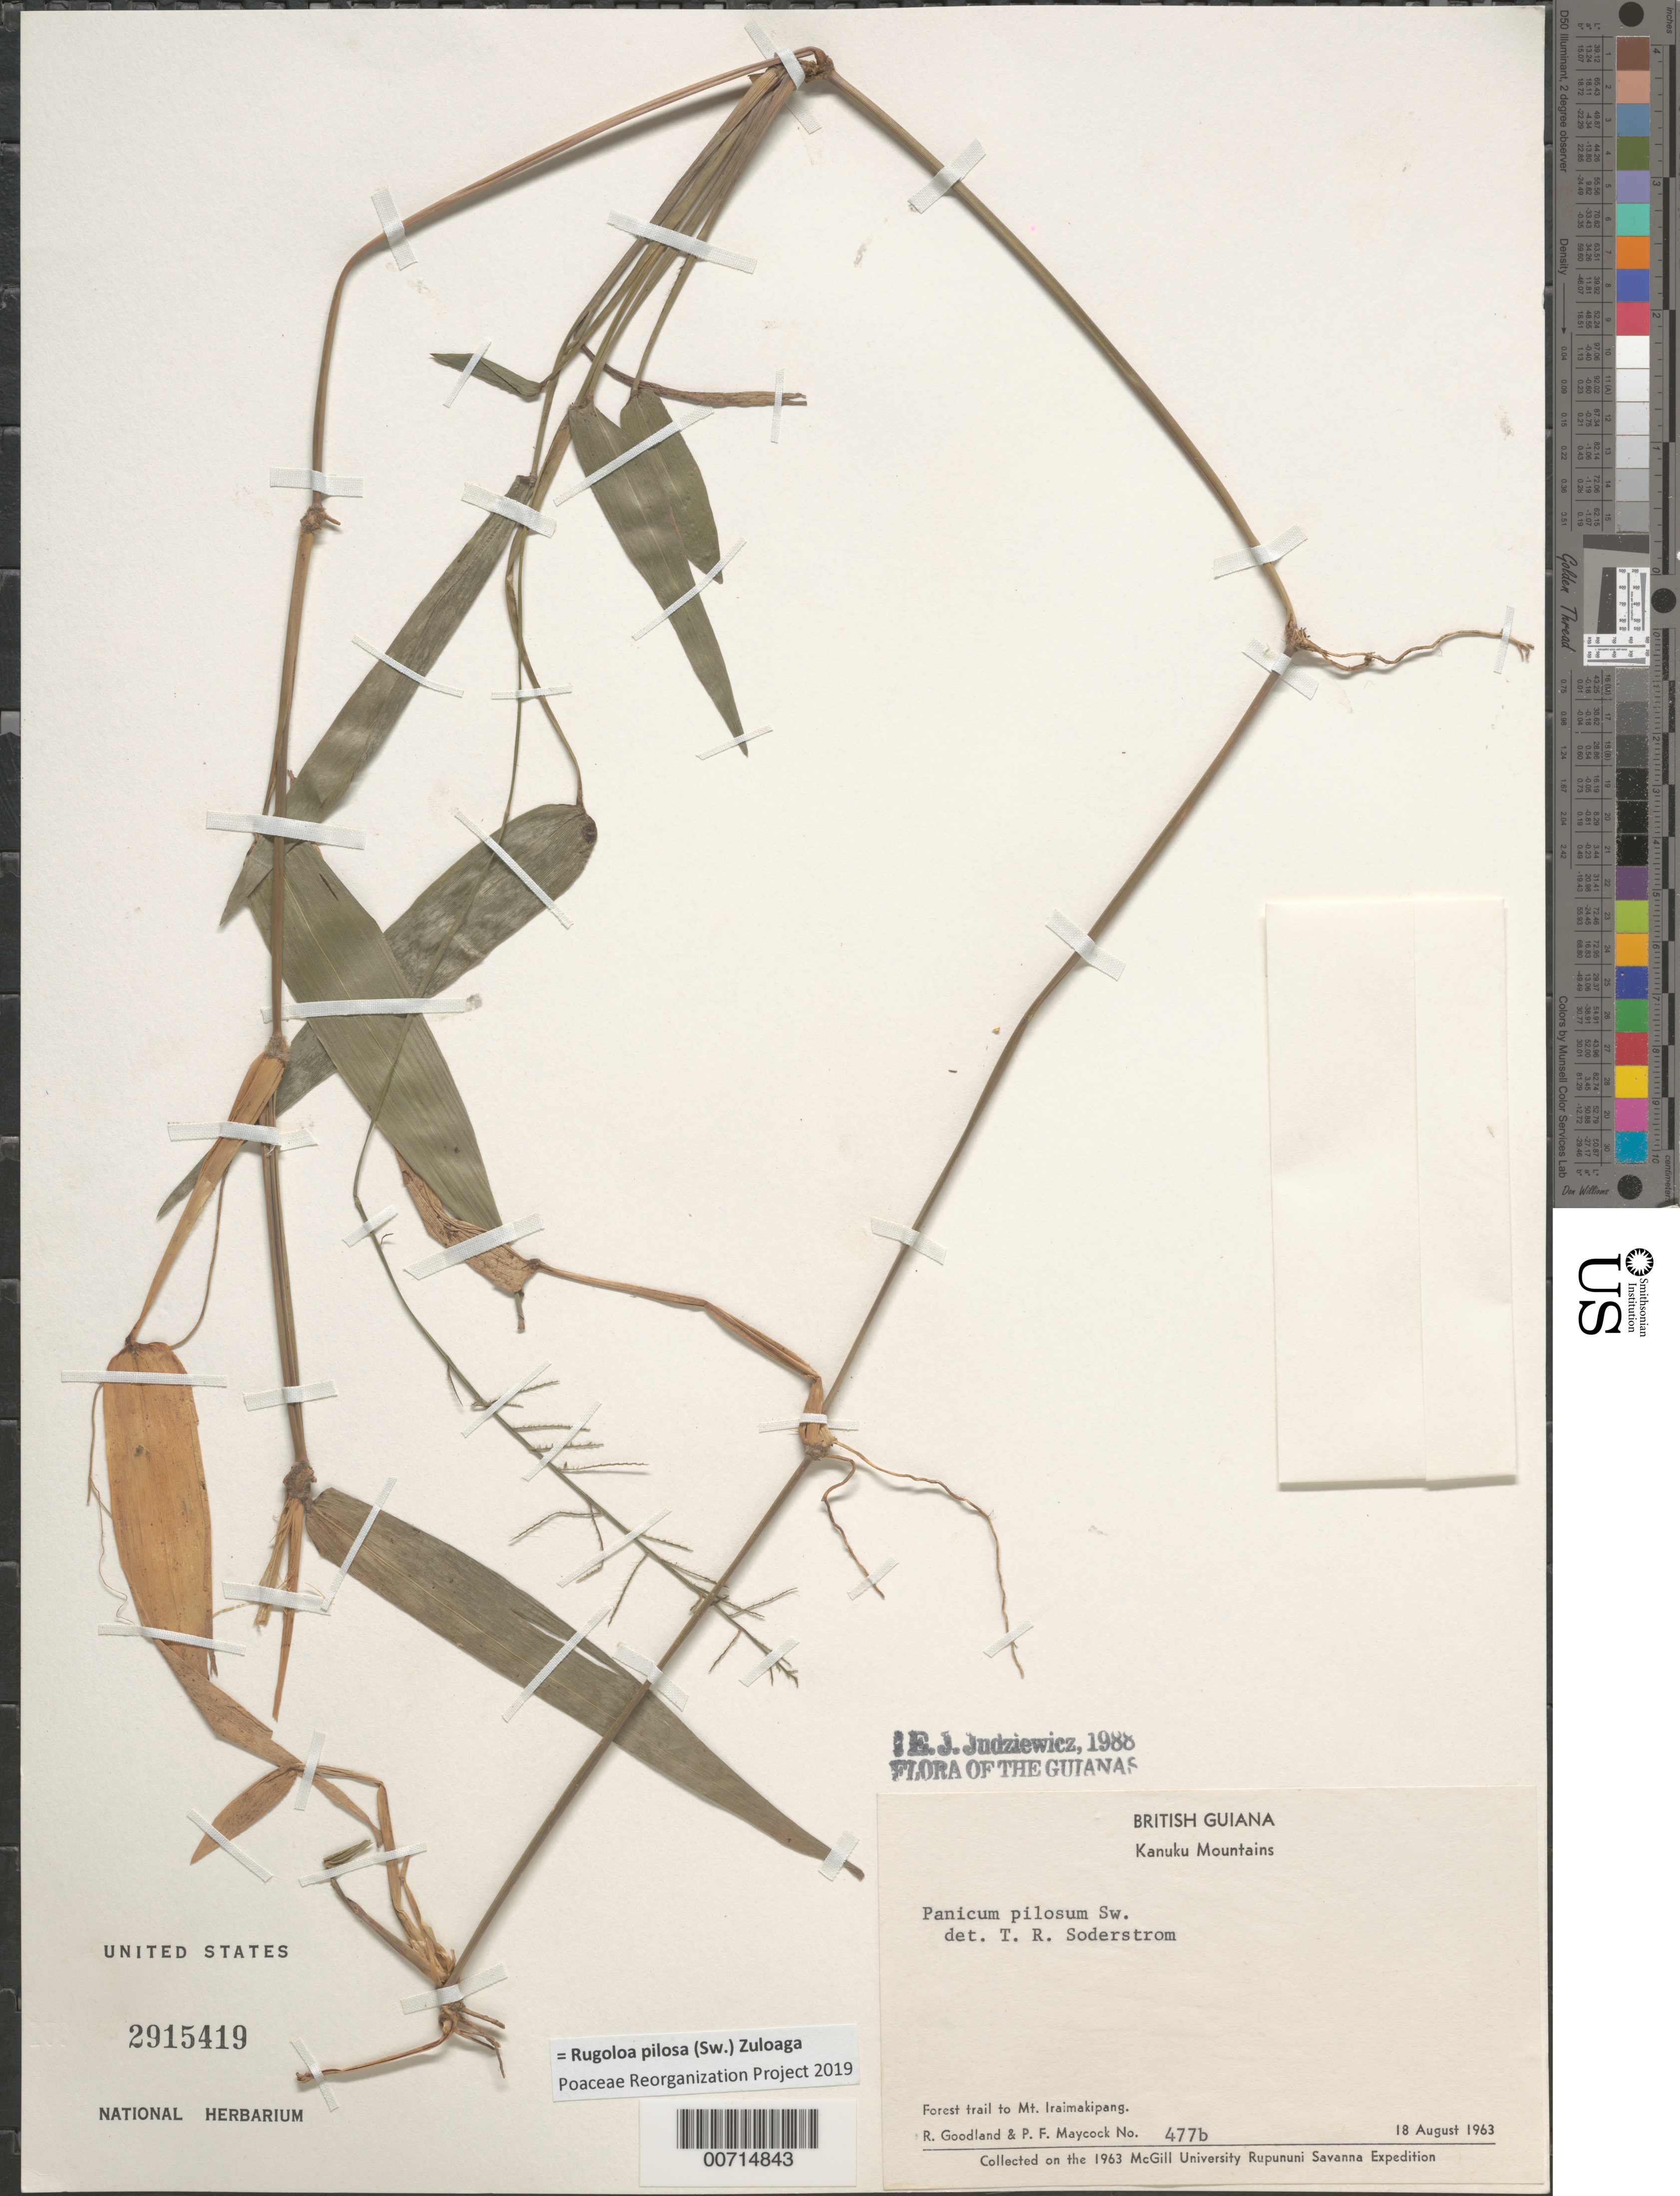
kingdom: Plantae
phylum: Tracheophyta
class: Liliopsida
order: Poales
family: Poaceae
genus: Panicum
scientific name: Panicum pilosum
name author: Sw.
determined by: Soderstrom, T. R.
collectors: R. Goodland & P. Maycock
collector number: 477 b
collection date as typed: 18-Aug-63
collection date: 1963-08-18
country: Guyana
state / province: U. Takutu-U. Essequibo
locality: Mt. Iraimakipang, trail to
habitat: Forest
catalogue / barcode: US 2915419